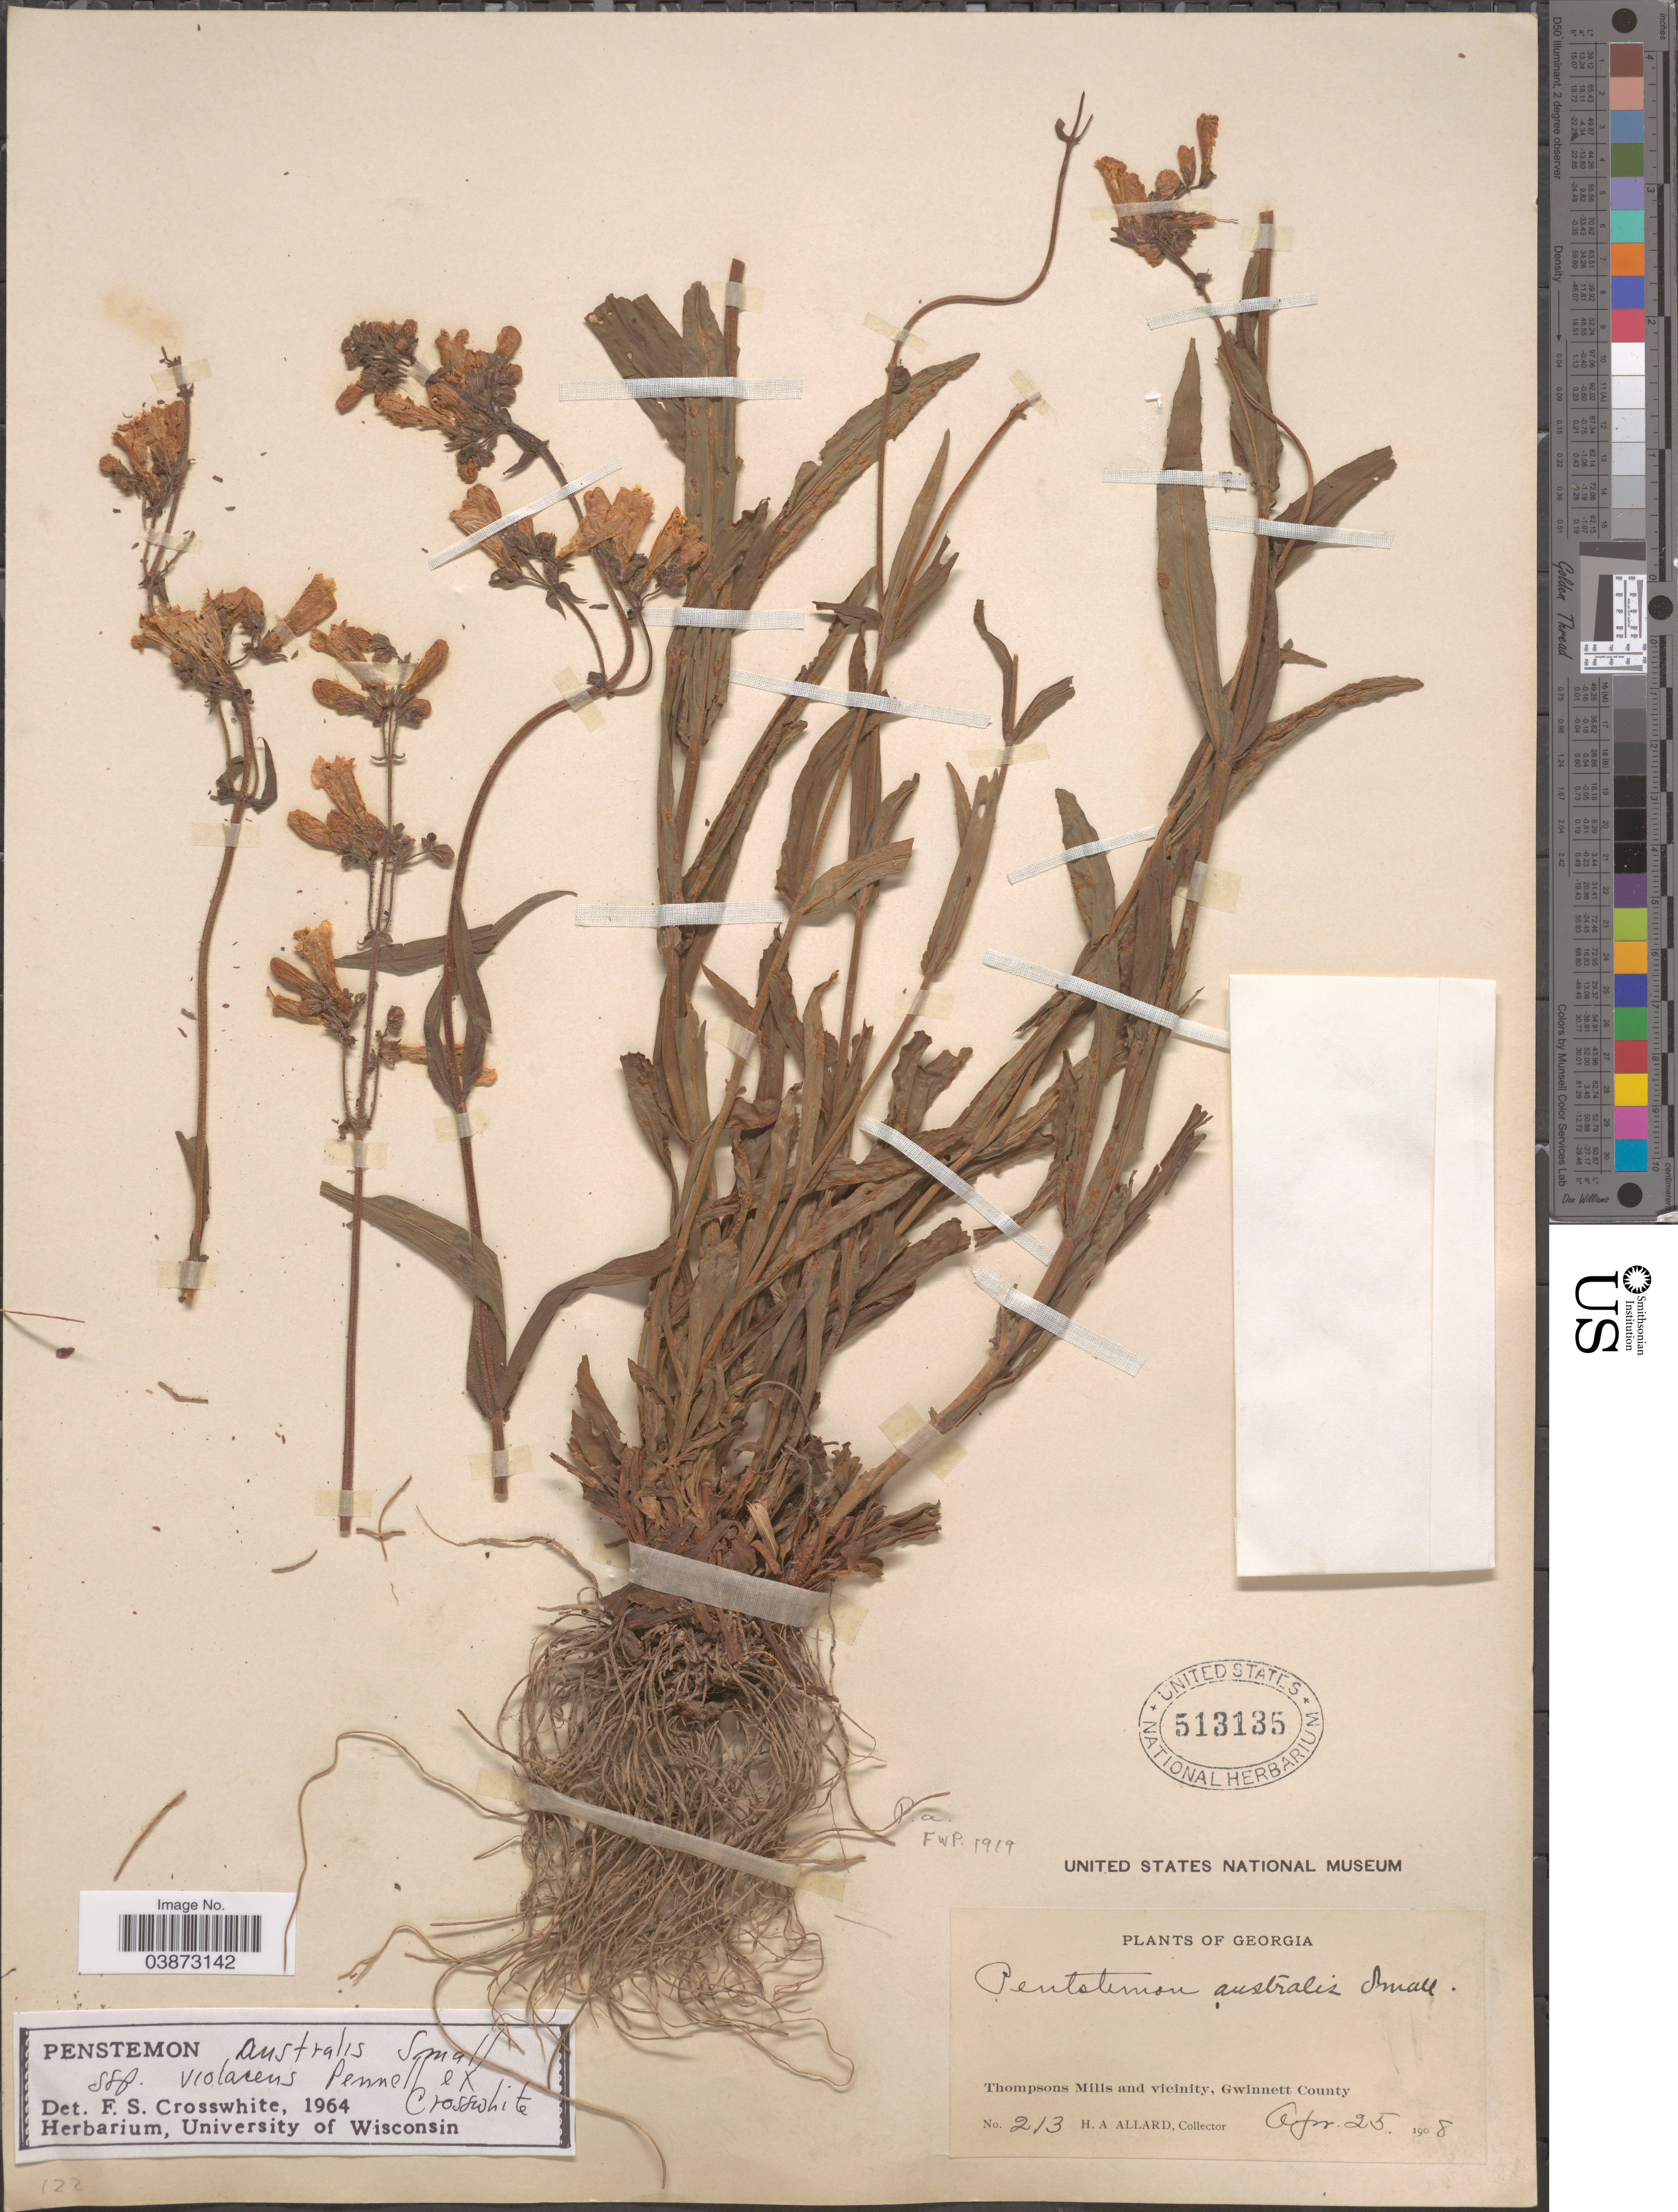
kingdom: Plantae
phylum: Tracheophyta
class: Magnoliopsida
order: Lamiales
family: Plantaginaceae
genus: Penstemon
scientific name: Penstemon australis subsp. violaceus Pennell ex Crosswh. susp. nov. ined.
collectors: H. A. Allard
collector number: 213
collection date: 1908-04-25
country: United States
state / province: Georgia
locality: Thompsons Mills and vicinity, Gwinnett County.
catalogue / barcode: US 513135